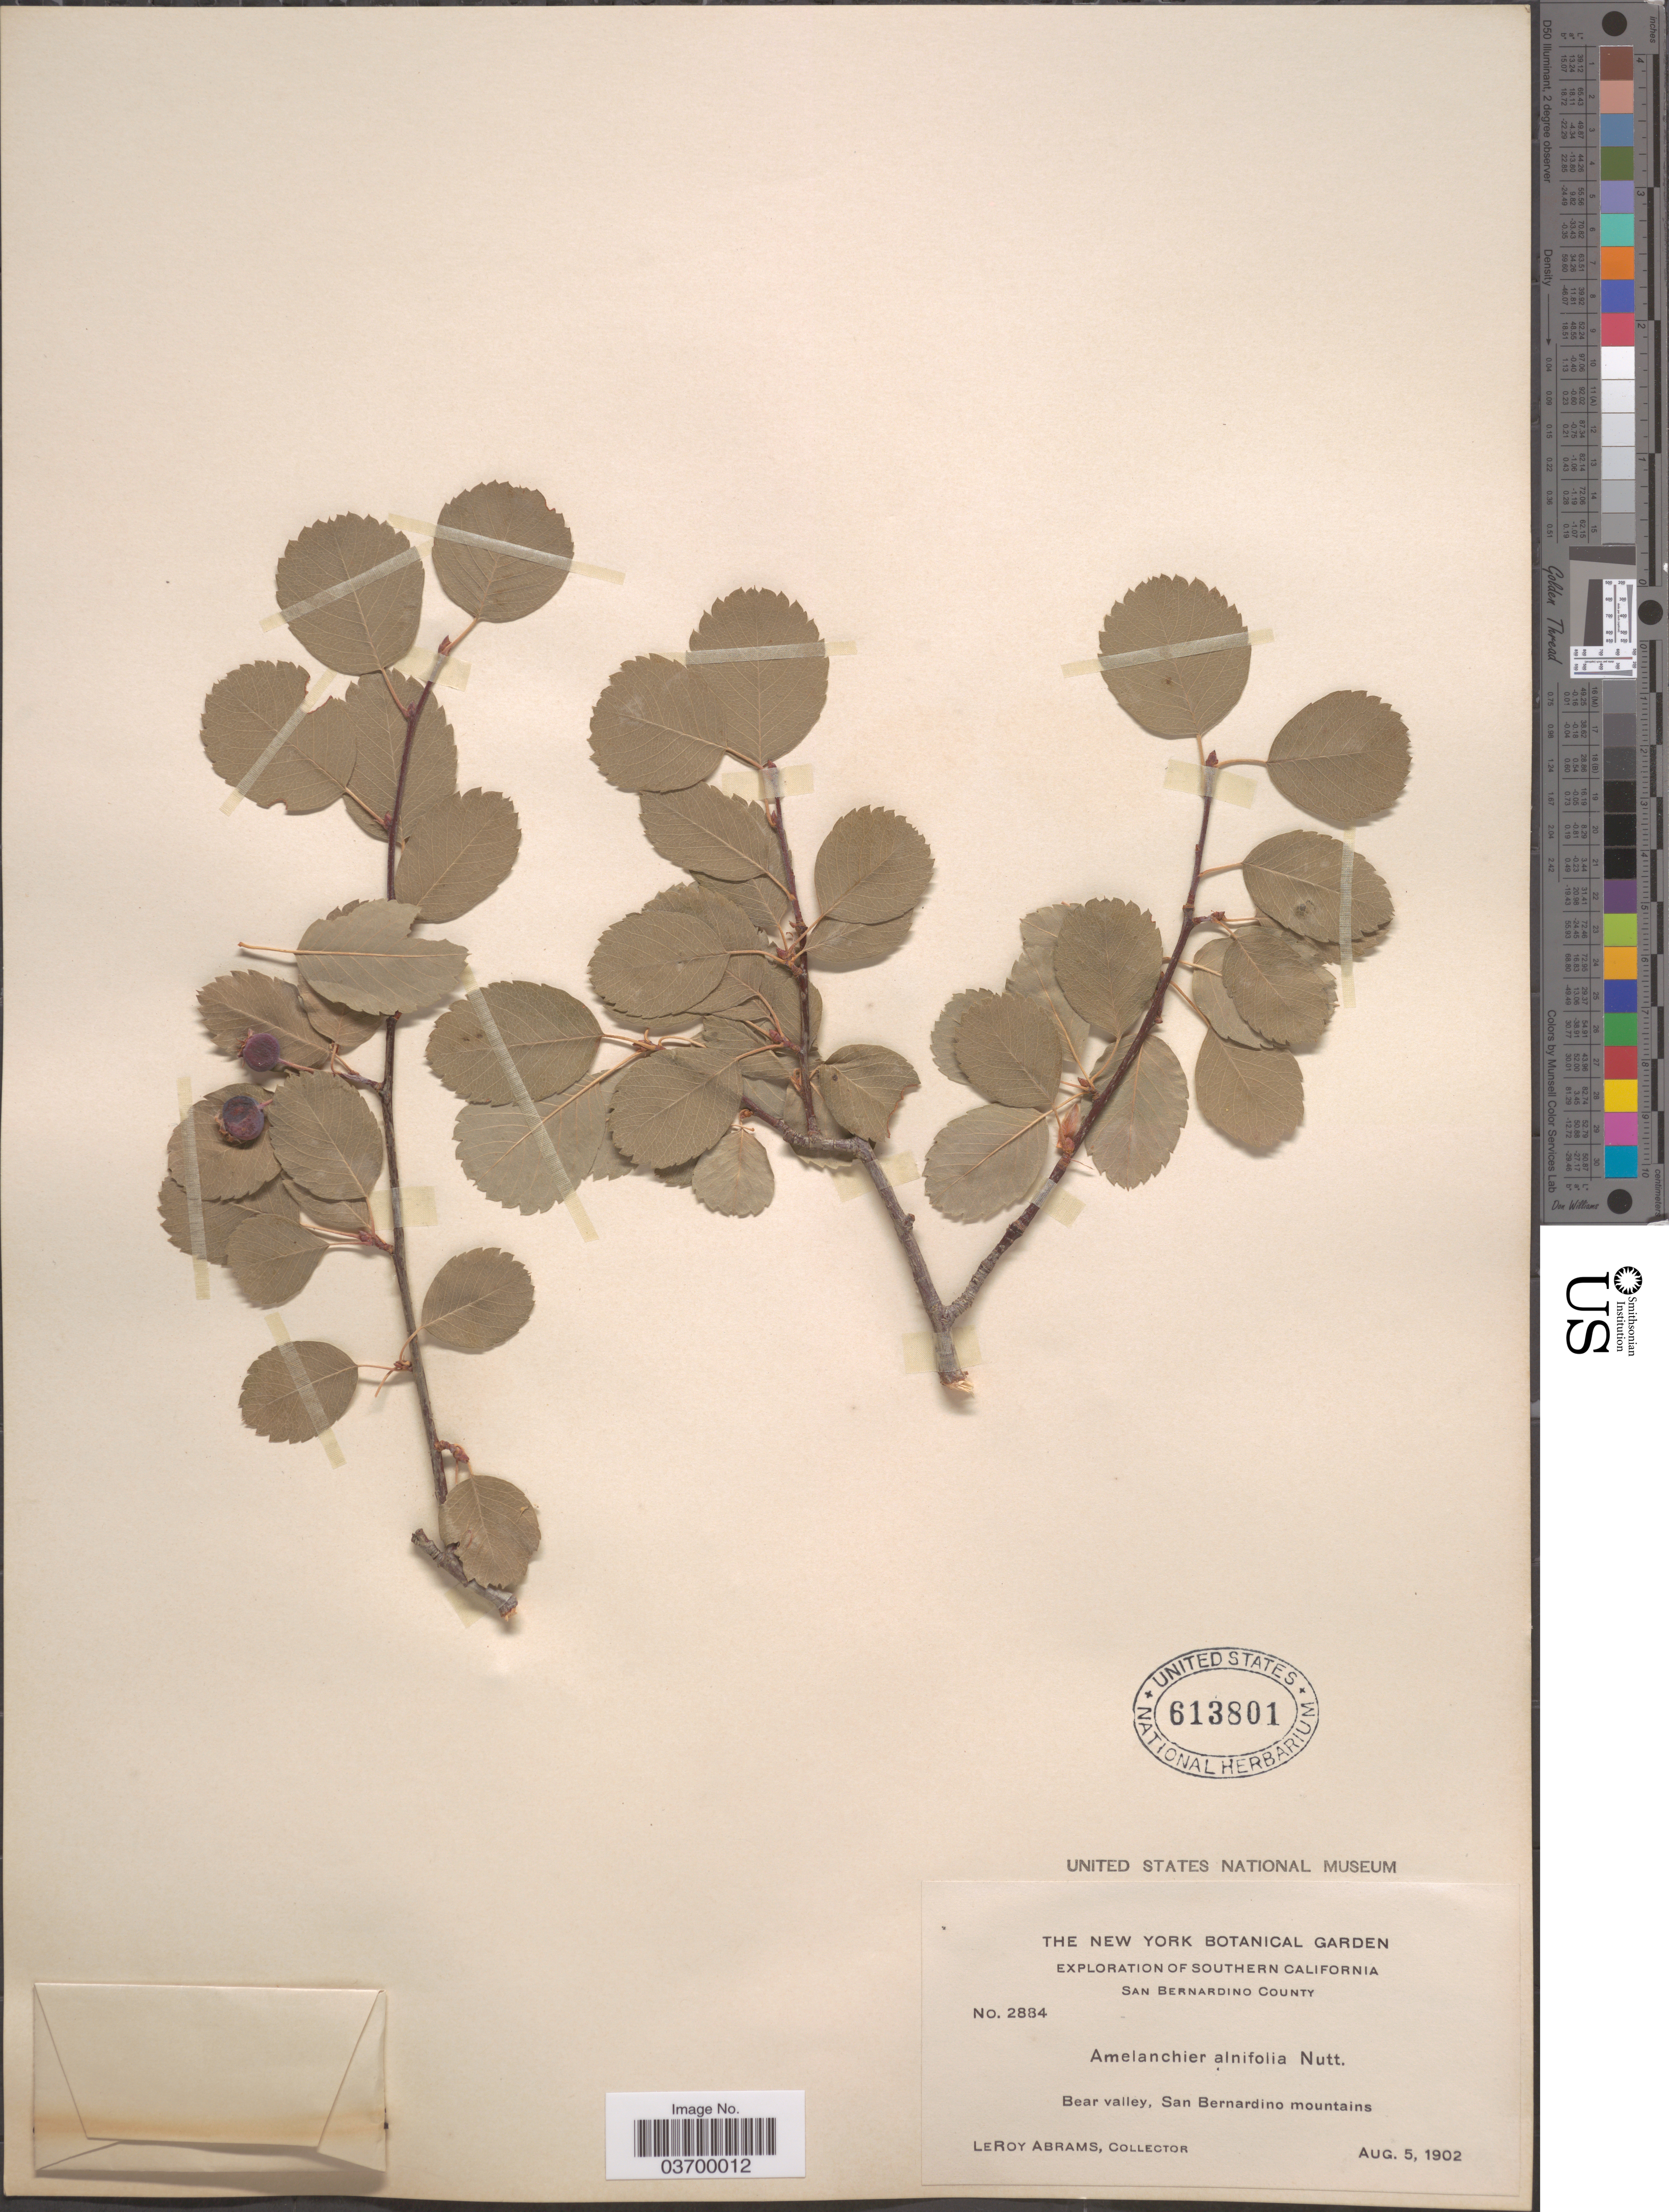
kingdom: Plantae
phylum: Tracheophyta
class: Magnoliopsida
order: Rosales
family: Rosaceae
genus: Amelanchier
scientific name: Amelanchier alnifolia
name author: (Nutt.) Nutt. ex M. Roem.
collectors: L. Abrams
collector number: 2884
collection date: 1902-08-05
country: United States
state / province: California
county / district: San Bernardino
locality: Southern California. San Bernardino County. Bear valley, San Bernardino mountains.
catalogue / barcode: US 613801